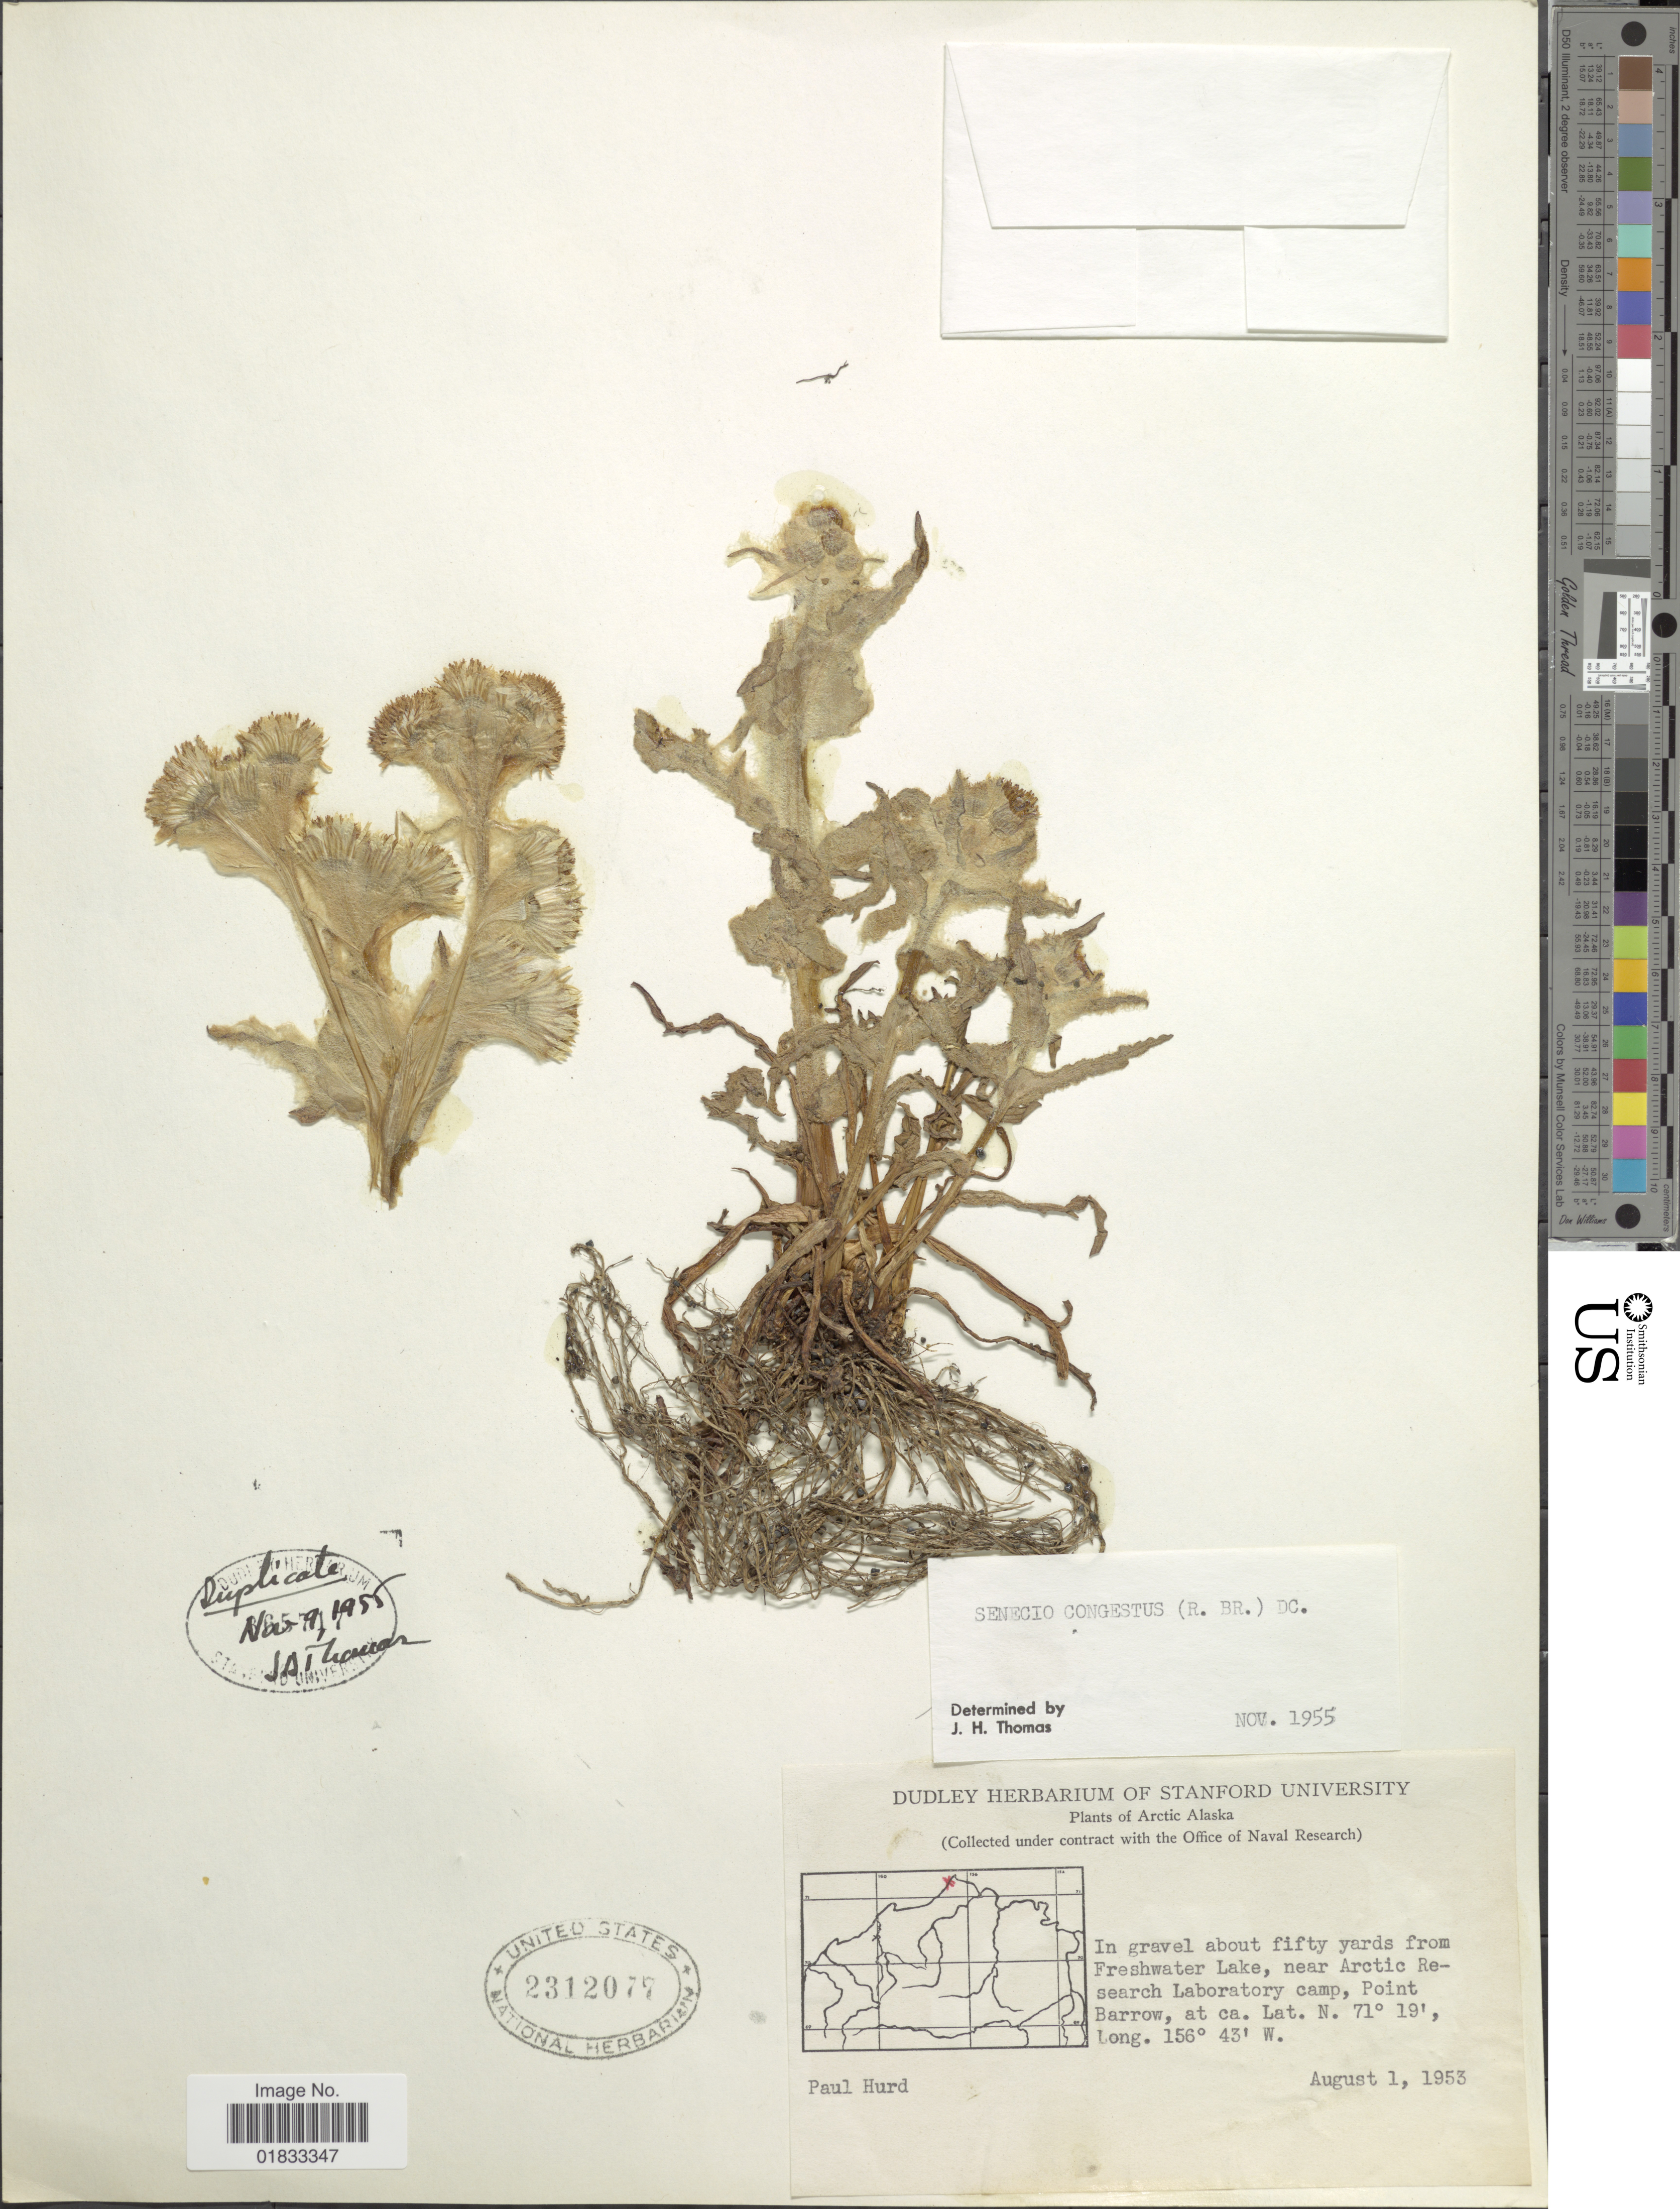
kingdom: Plantae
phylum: Tracheophyta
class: Magnoliopsida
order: Asterales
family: Asteraceae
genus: Tephroseris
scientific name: Tephroseris palustris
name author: (L.) Rchb.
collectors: P. Hurd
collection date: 1953-08-01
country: United States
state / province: Alaska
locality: Arctic Alaska, in gravel about fifty yards from Freshwater Lake, near Arctic Research Laboratory camp, Point Barrow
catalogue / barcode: US 2312077